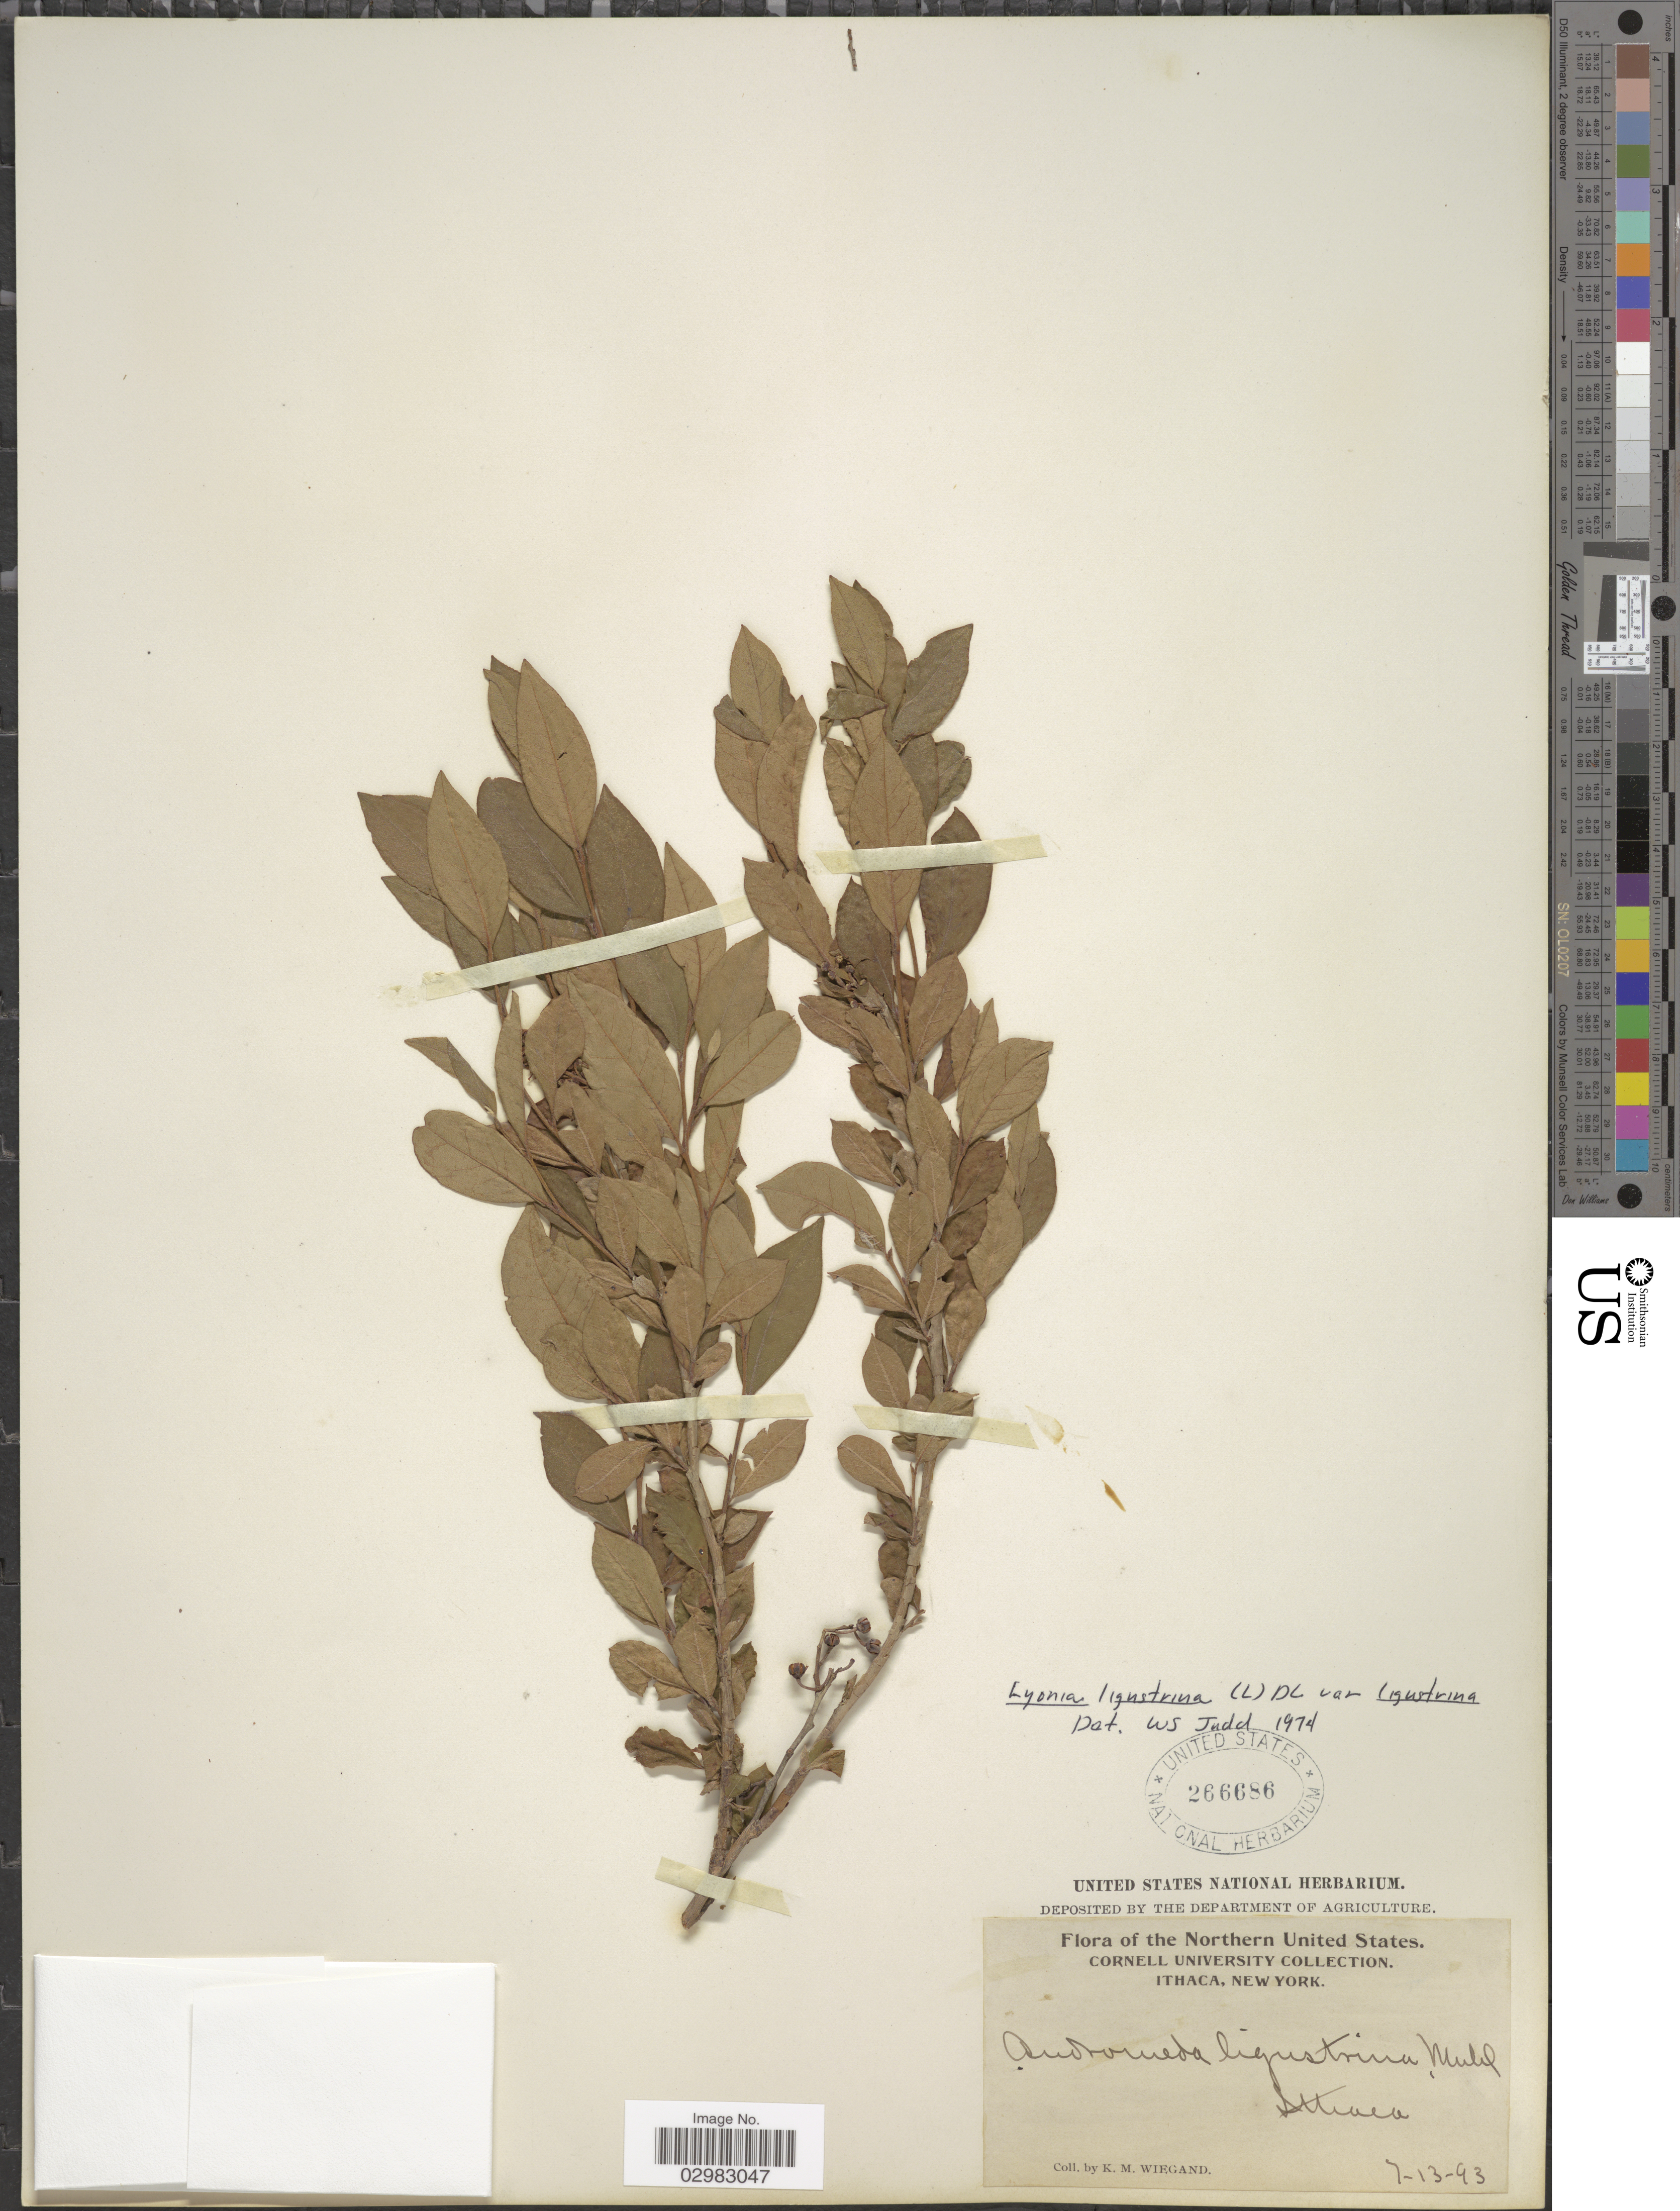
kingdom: Plantae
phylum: Tracheophyta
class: Magnoliopsida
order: Ericales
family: Ericaceae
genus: Lyonia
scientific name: Lyonia ligustrina var. ligustrina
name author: (L.) DC.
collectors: K. M. Wiegand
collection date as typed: Transcribed d/m/y: 13/7/93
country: United States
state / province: New York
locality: Northern United States. Ithaca.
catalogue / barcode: US 266686